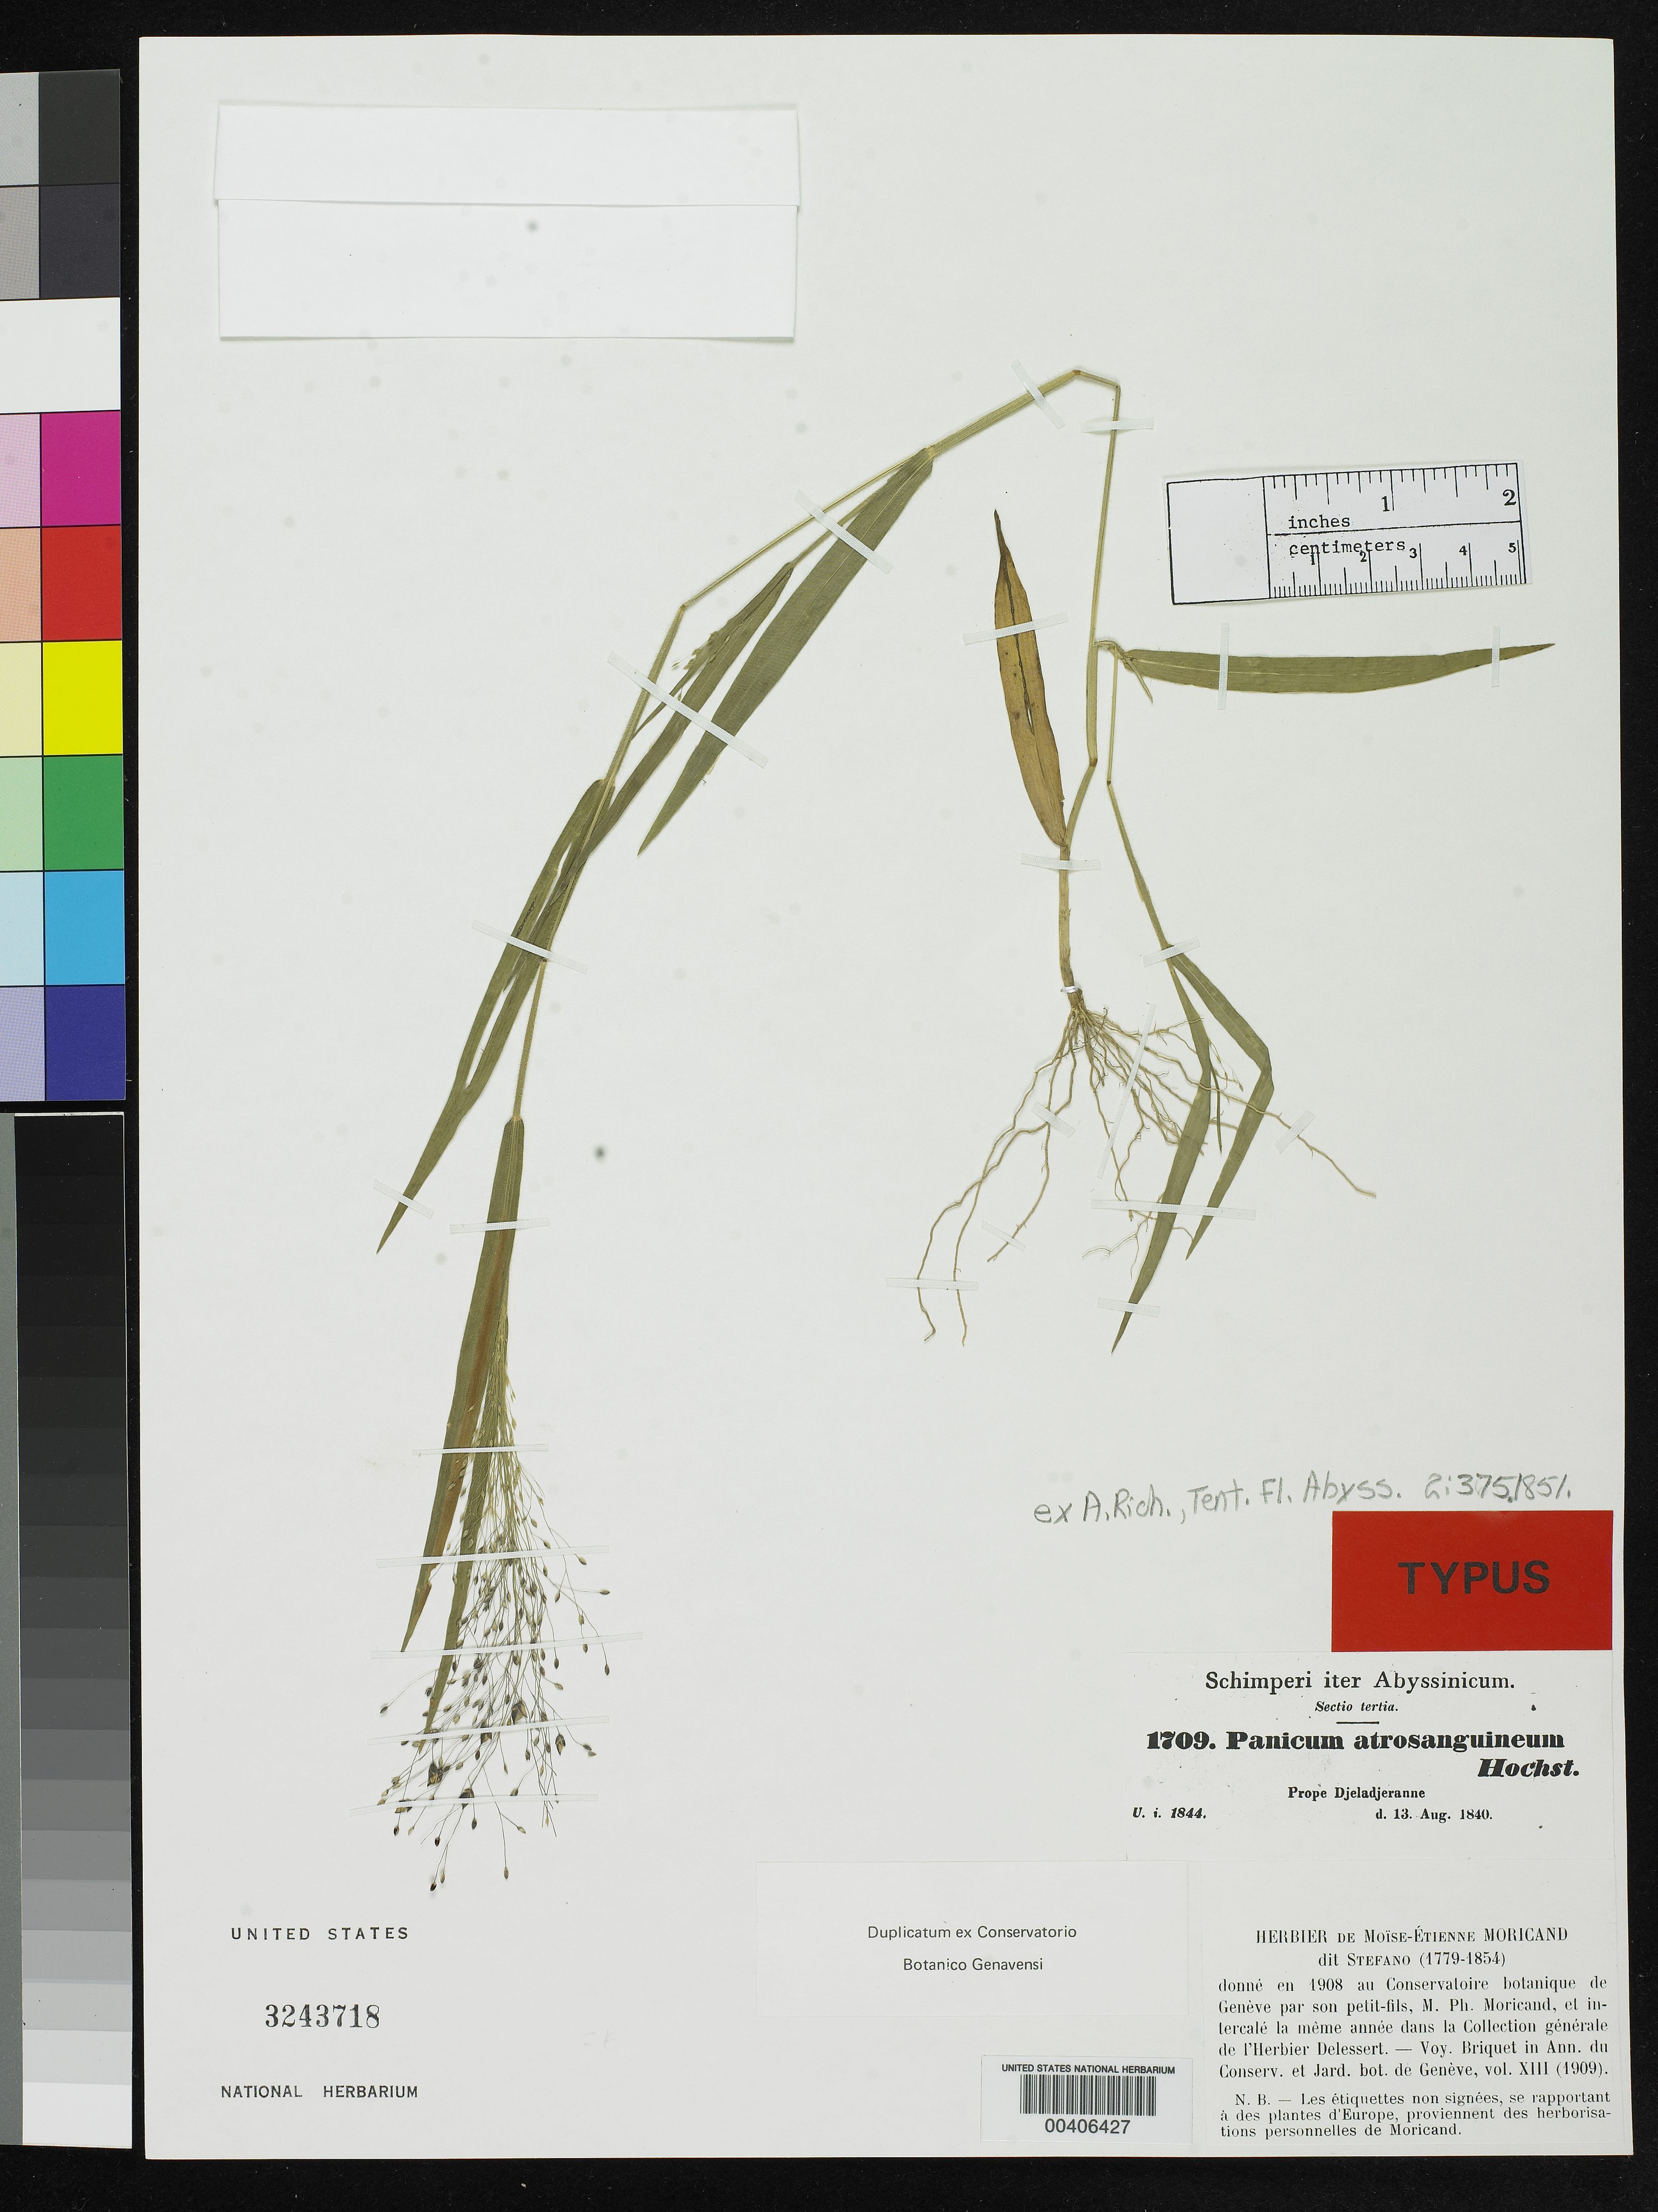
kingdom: Plantae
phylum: Tracheophyta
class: Liliopsida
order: Poales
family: Poaceae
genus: Panicum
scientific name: Panicum atrosanguineum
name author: Hochst. ex A. Rich.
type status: Isotype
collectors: G. W. Schimper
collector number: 1709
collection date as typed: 13 Aug 1840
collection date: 1840-08-13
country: Ethiopia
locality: Prope Djeladjeranne.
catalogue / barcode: US 3243718